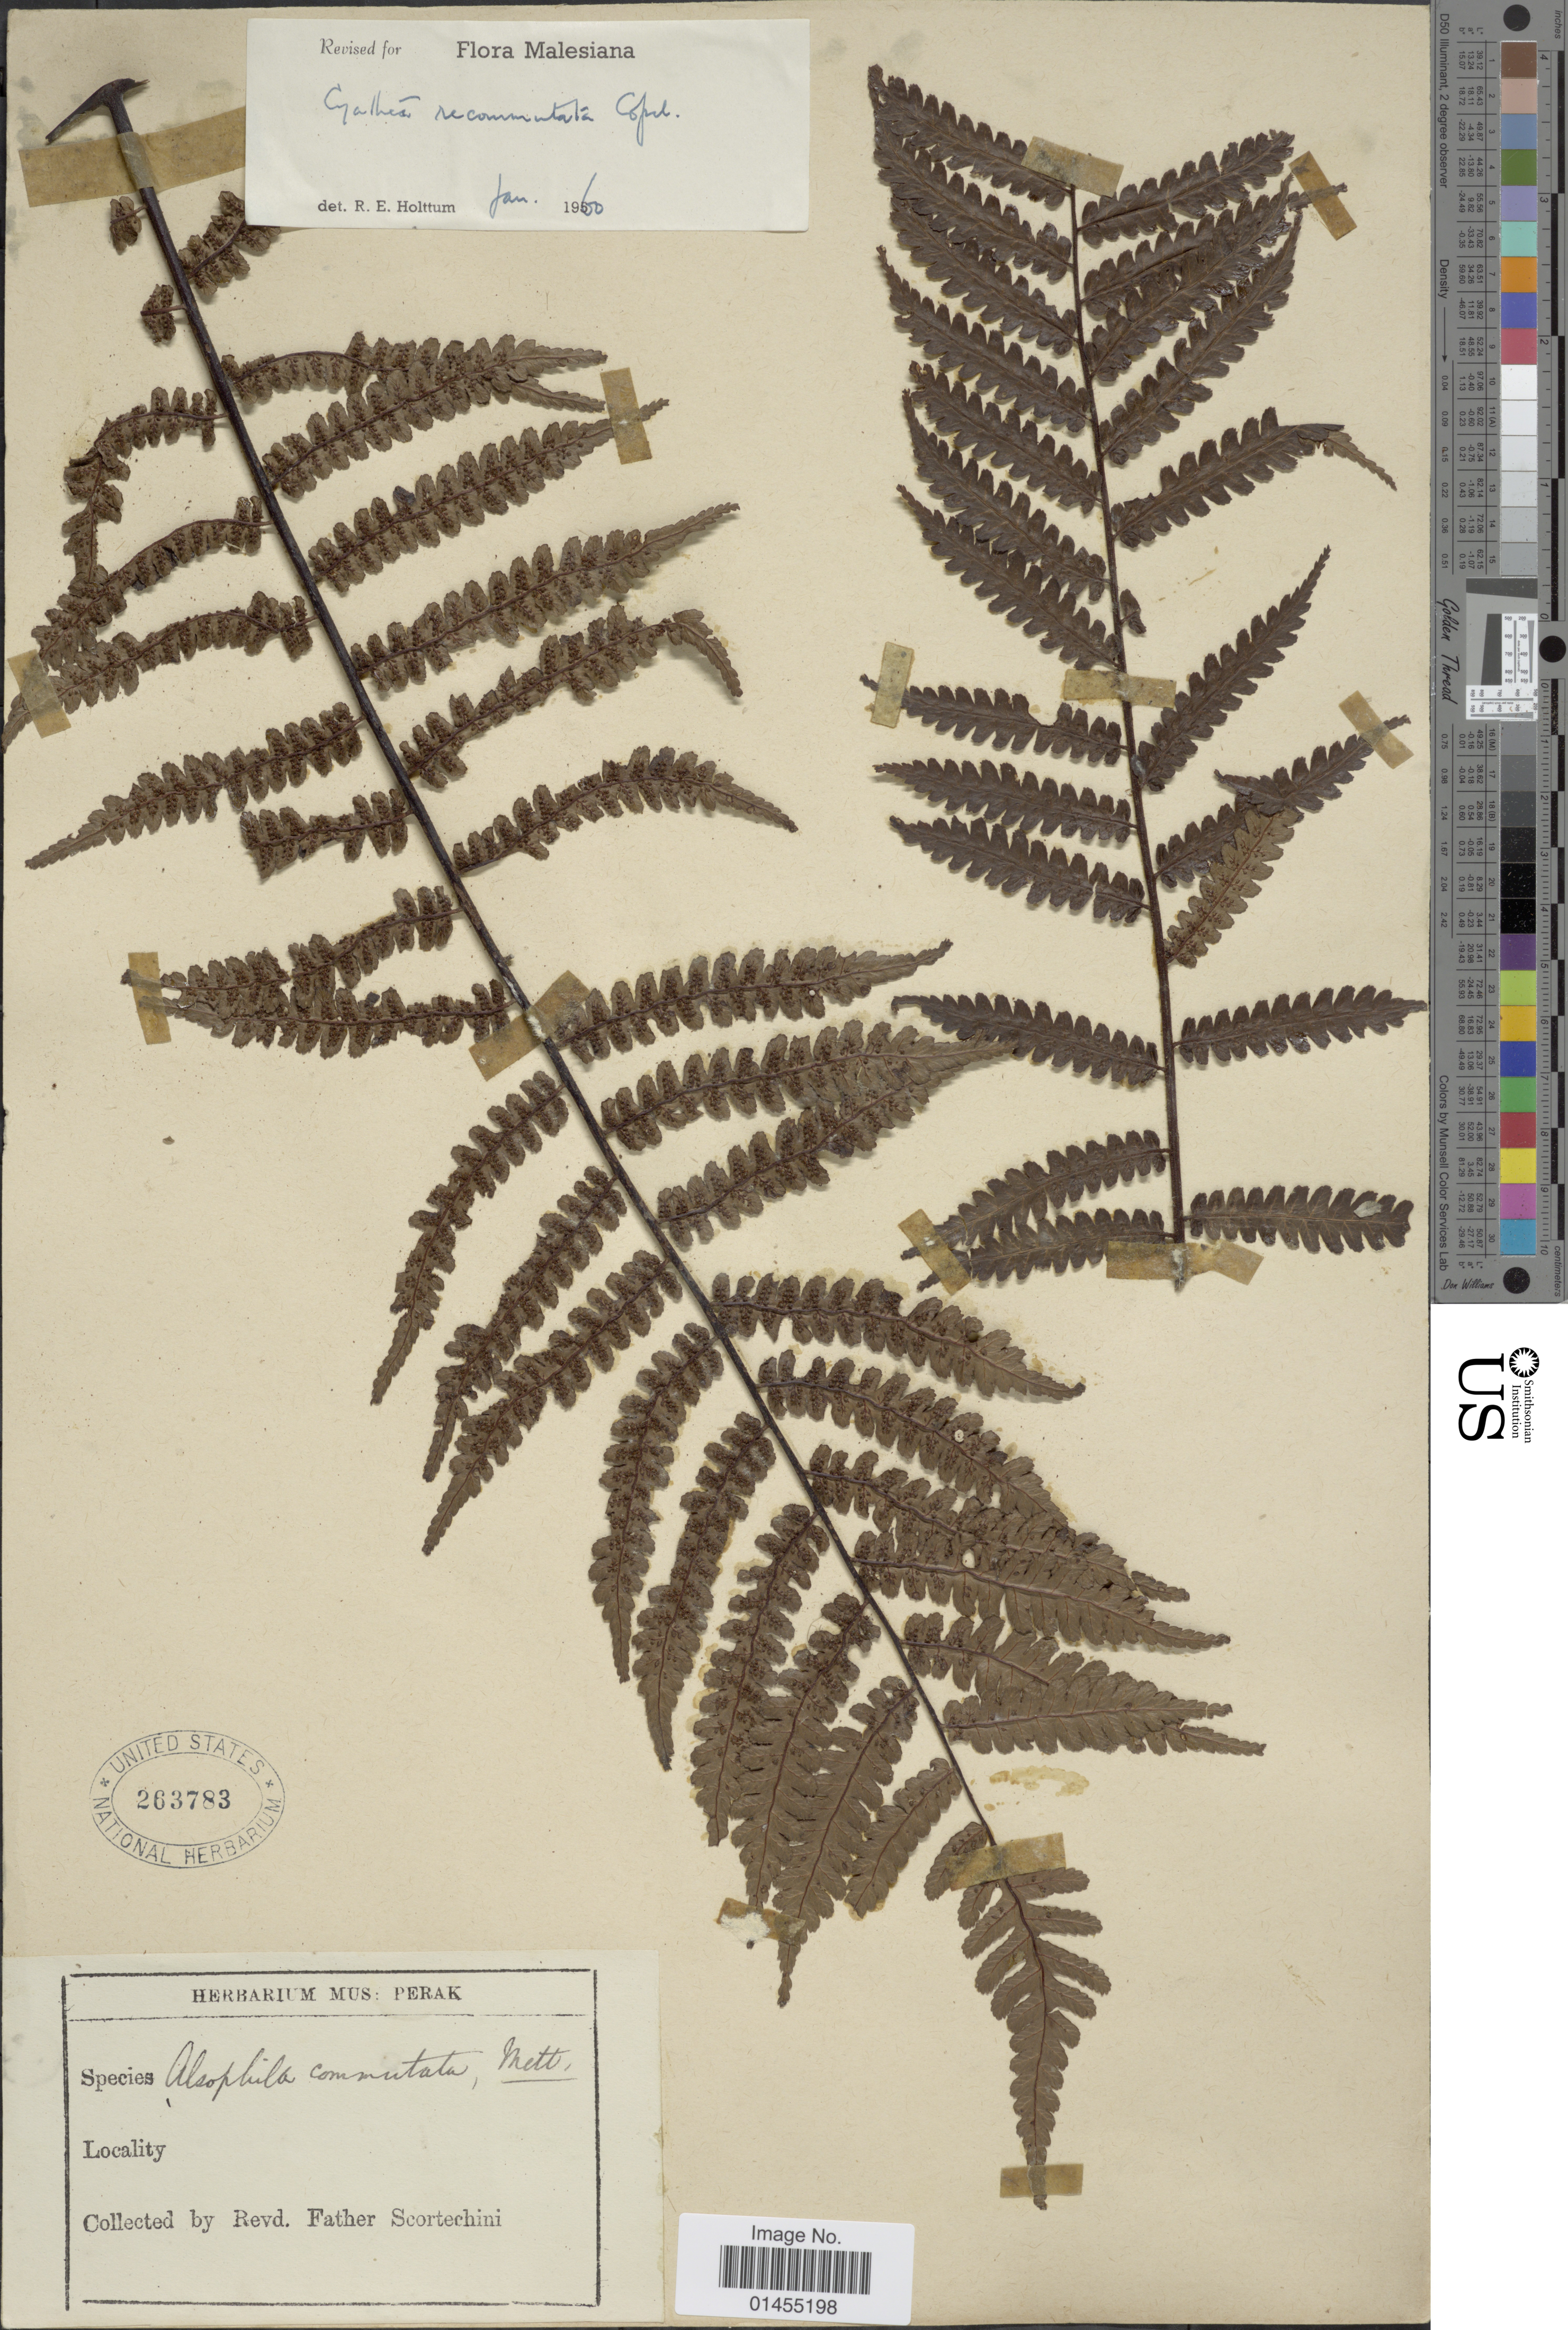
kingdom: Plantae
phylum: Tracheophyta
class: Polypodiopsida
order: Cyatheales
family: Cyatheaceae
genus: Alsophila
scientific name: Alsophila commutata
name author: Mett.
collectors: Fr. Scortechini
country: Malaysia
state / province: Perak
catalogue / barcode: US 263783